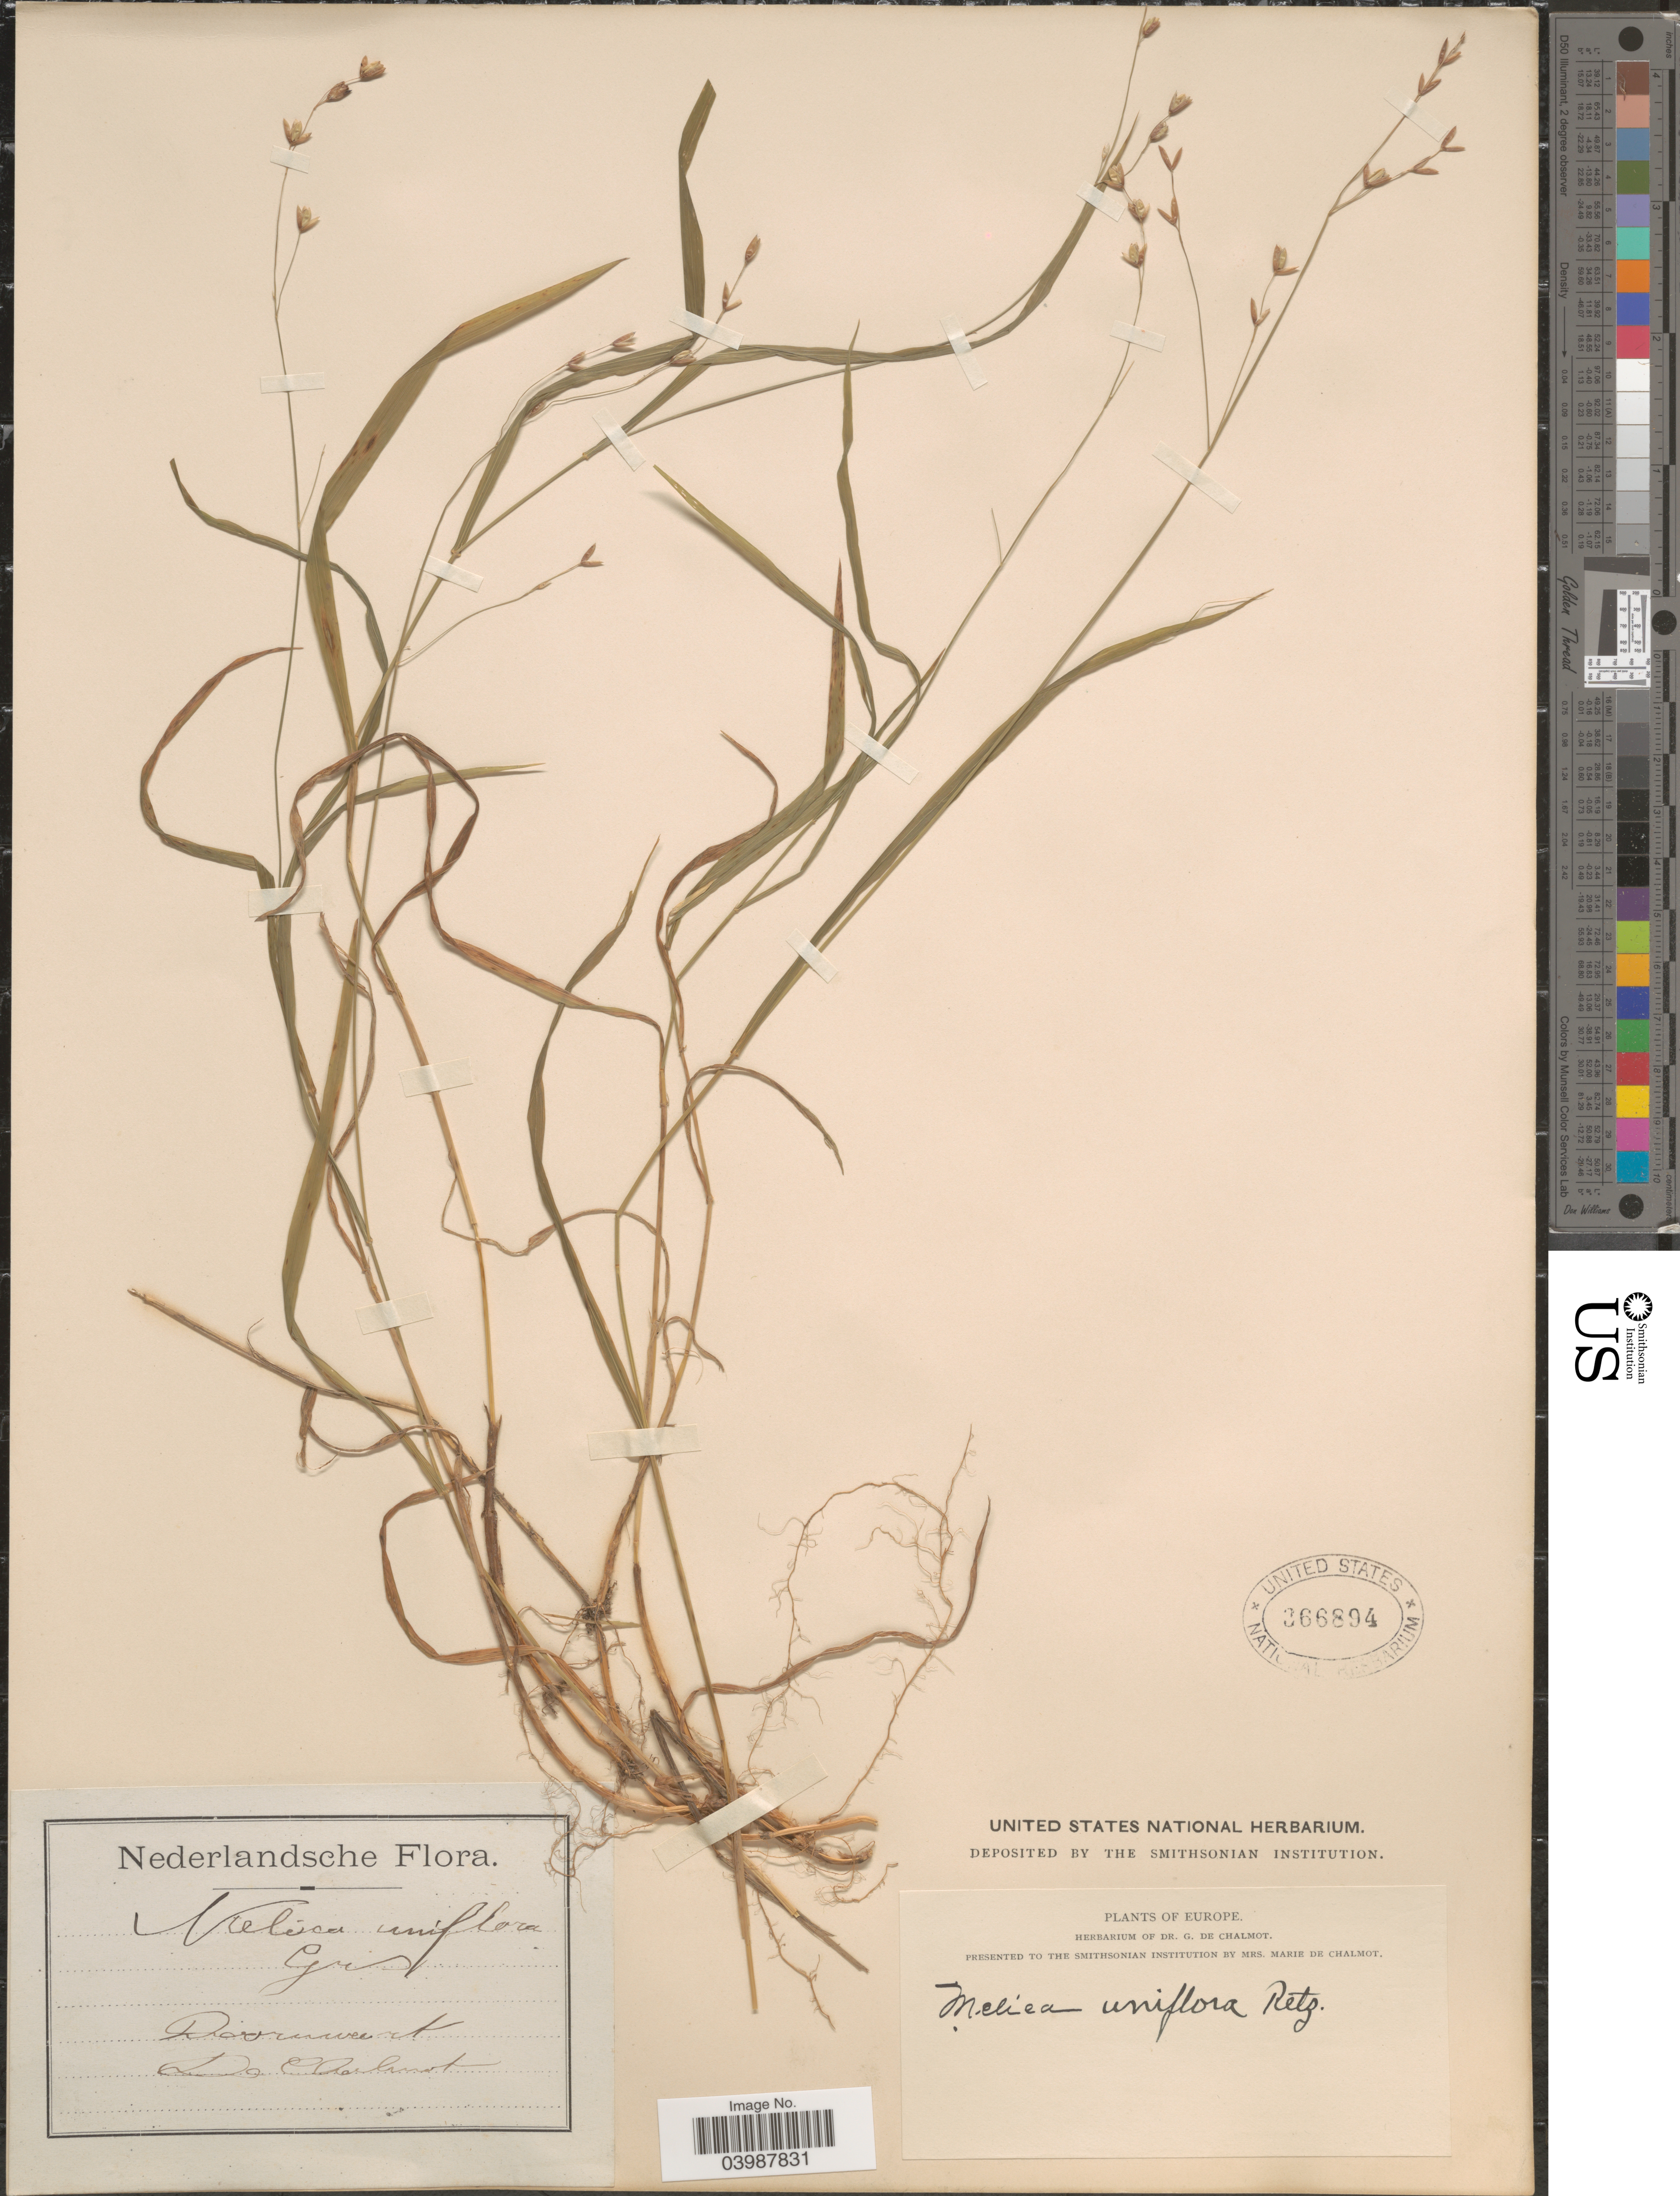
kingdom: Plantae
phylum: Tracheophyta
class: Liliopsida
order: Poales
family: Poaceae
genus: Melica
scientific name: Melica uniflora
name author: Retz.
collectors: G. de Chalmot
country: Netherlands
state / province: Overijssel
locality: Doornweert.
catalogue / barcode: US 366894